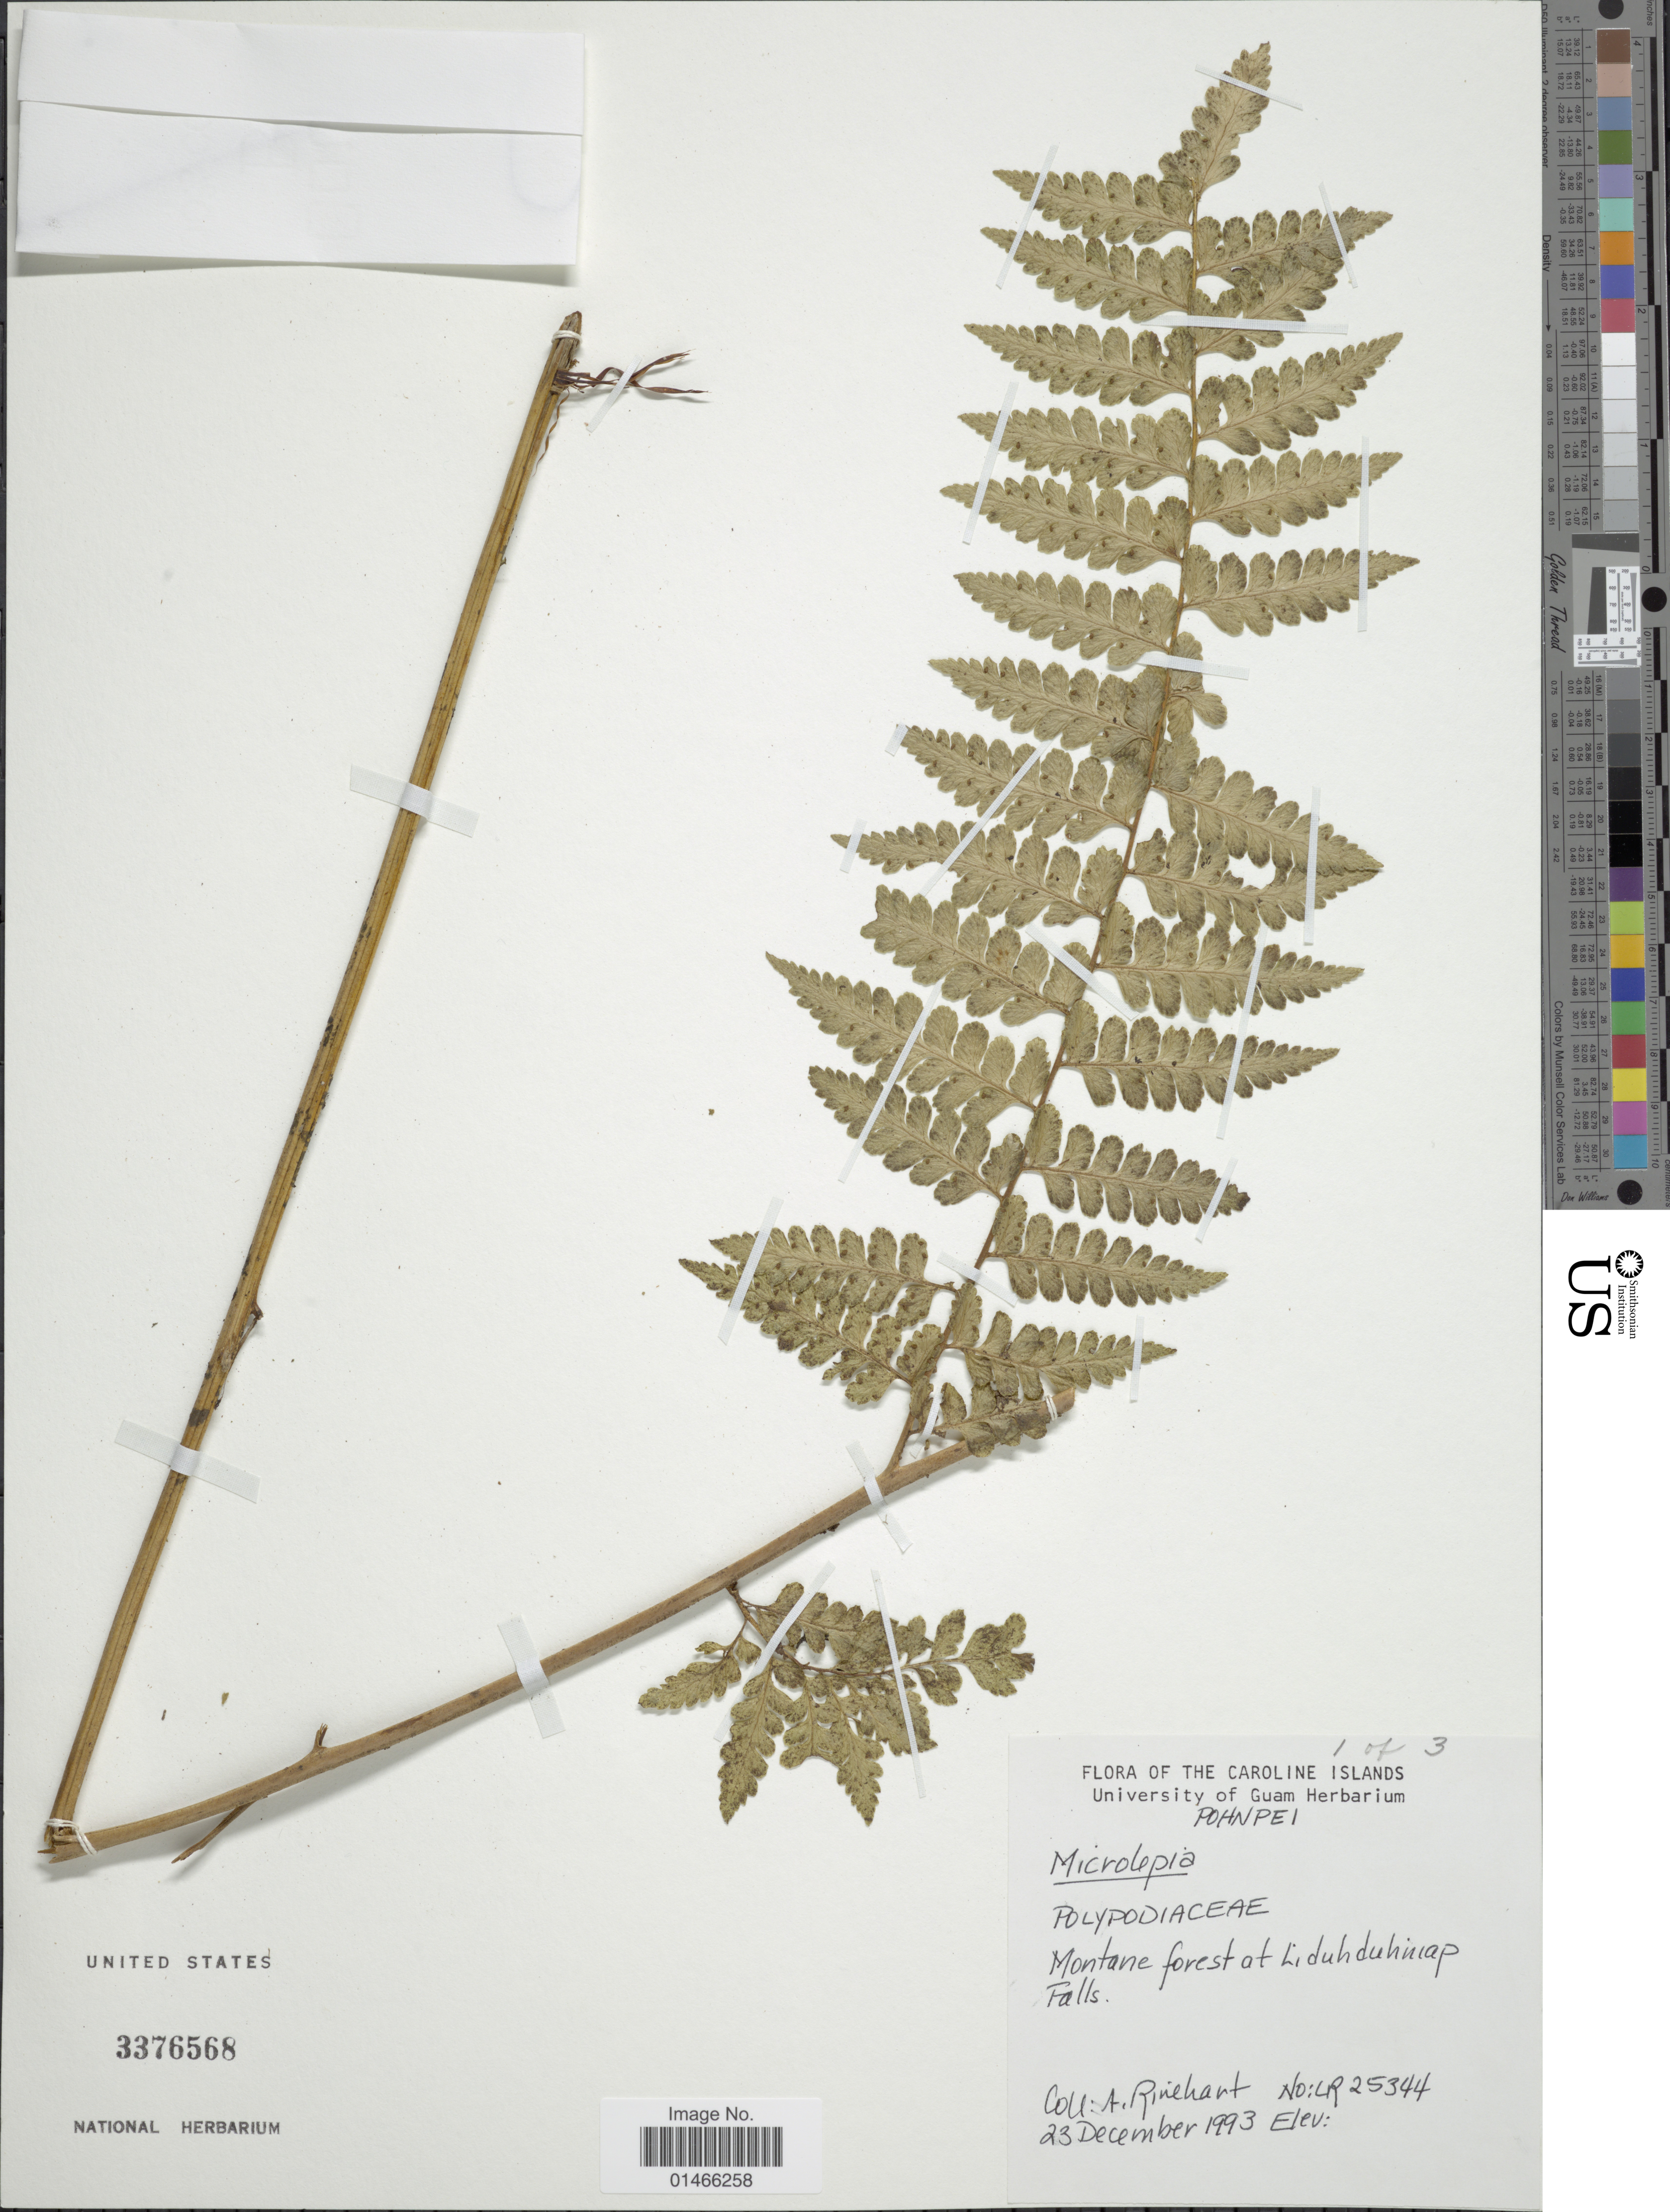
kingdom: Plantae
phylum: Tracheophyta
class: Polypodiopsida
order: Polypodiales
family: Dennstaedtiaceae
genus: Microlepia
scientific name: Microlepia sp.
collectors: A. Rinehart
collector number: LR25344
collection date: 1993-12-23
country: Micronesia, Federated States of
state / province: Pohnpei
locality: The Caroline Islands. Montane forest at Liduhduhirap Falls. [interpreted]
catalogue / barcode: US 3376568